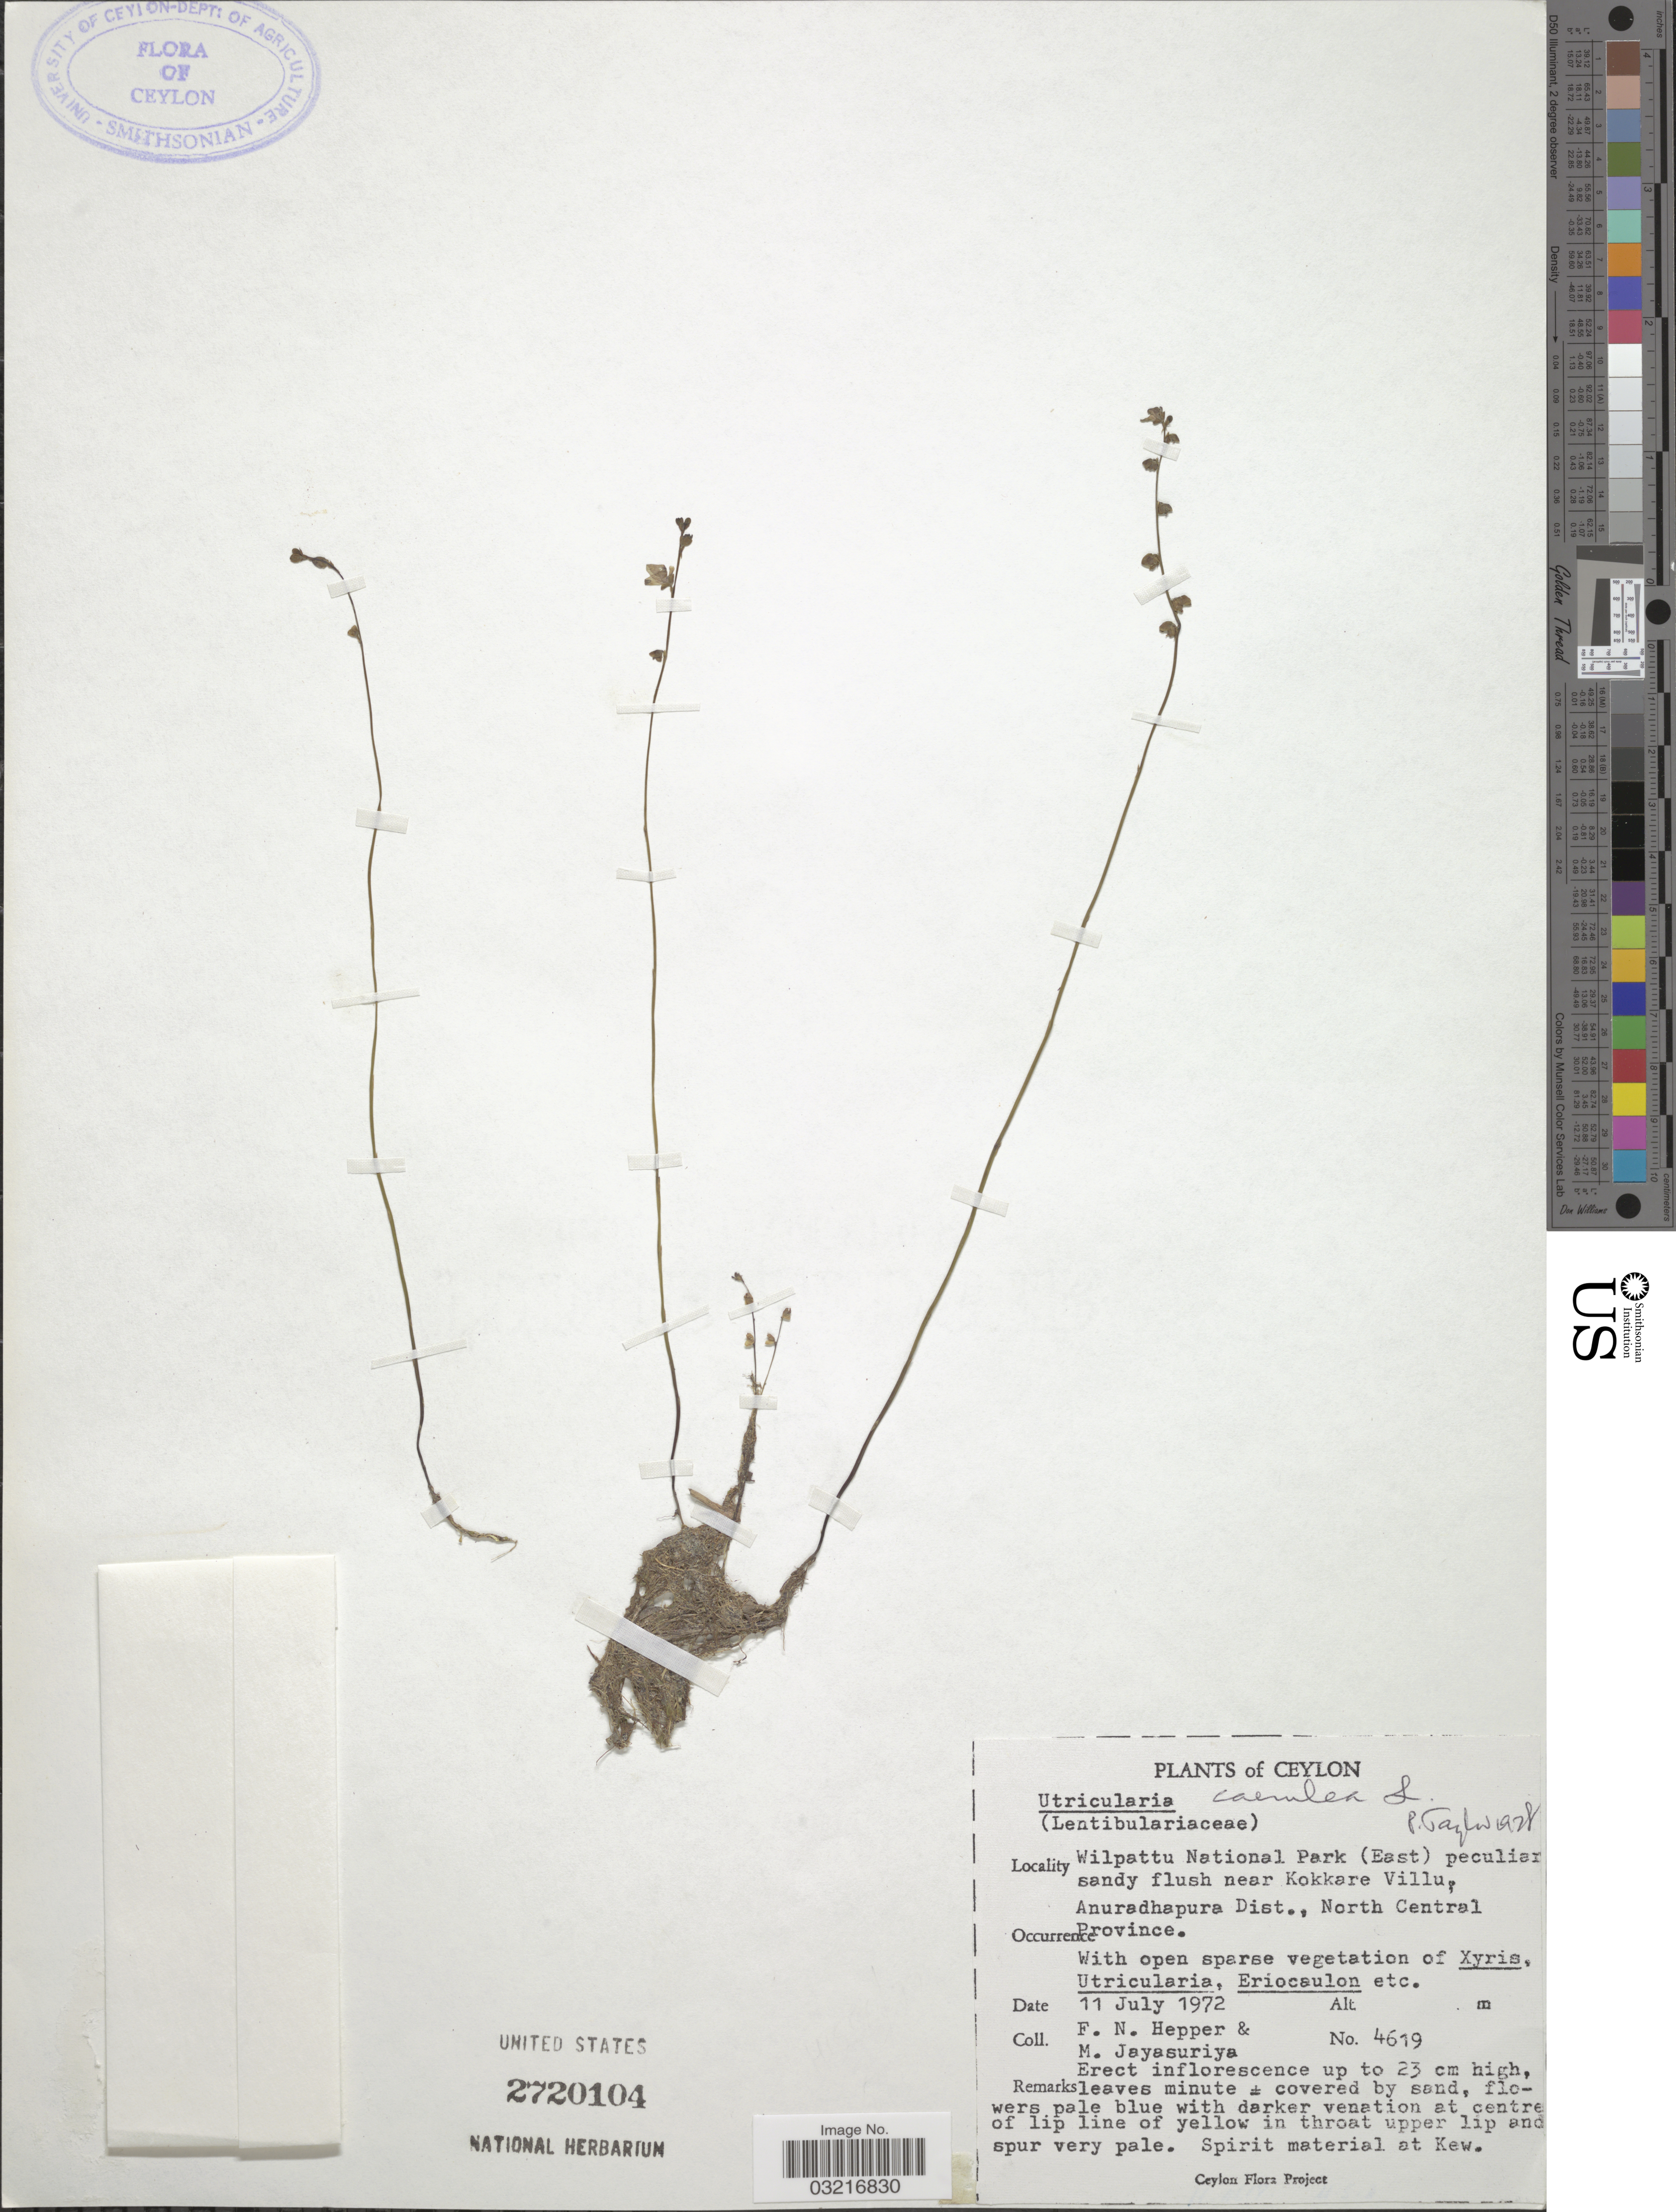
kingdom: Plantae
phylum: Tracheophyta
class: Magnoliopsida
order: Lamiales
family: Lentibulariaceae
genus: Utricularia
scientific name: Utricularia caerulea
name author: L.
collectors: F. Hepper & M. Jayasuriya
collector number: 4619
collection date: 1972-07-11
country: Sri Lanka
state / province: North Central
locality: Ceylon, Wilpattu National Park (East) peculiar sandy flush near Kokkare Villu, Anuradhapura Dist.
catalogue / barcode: US 2720104